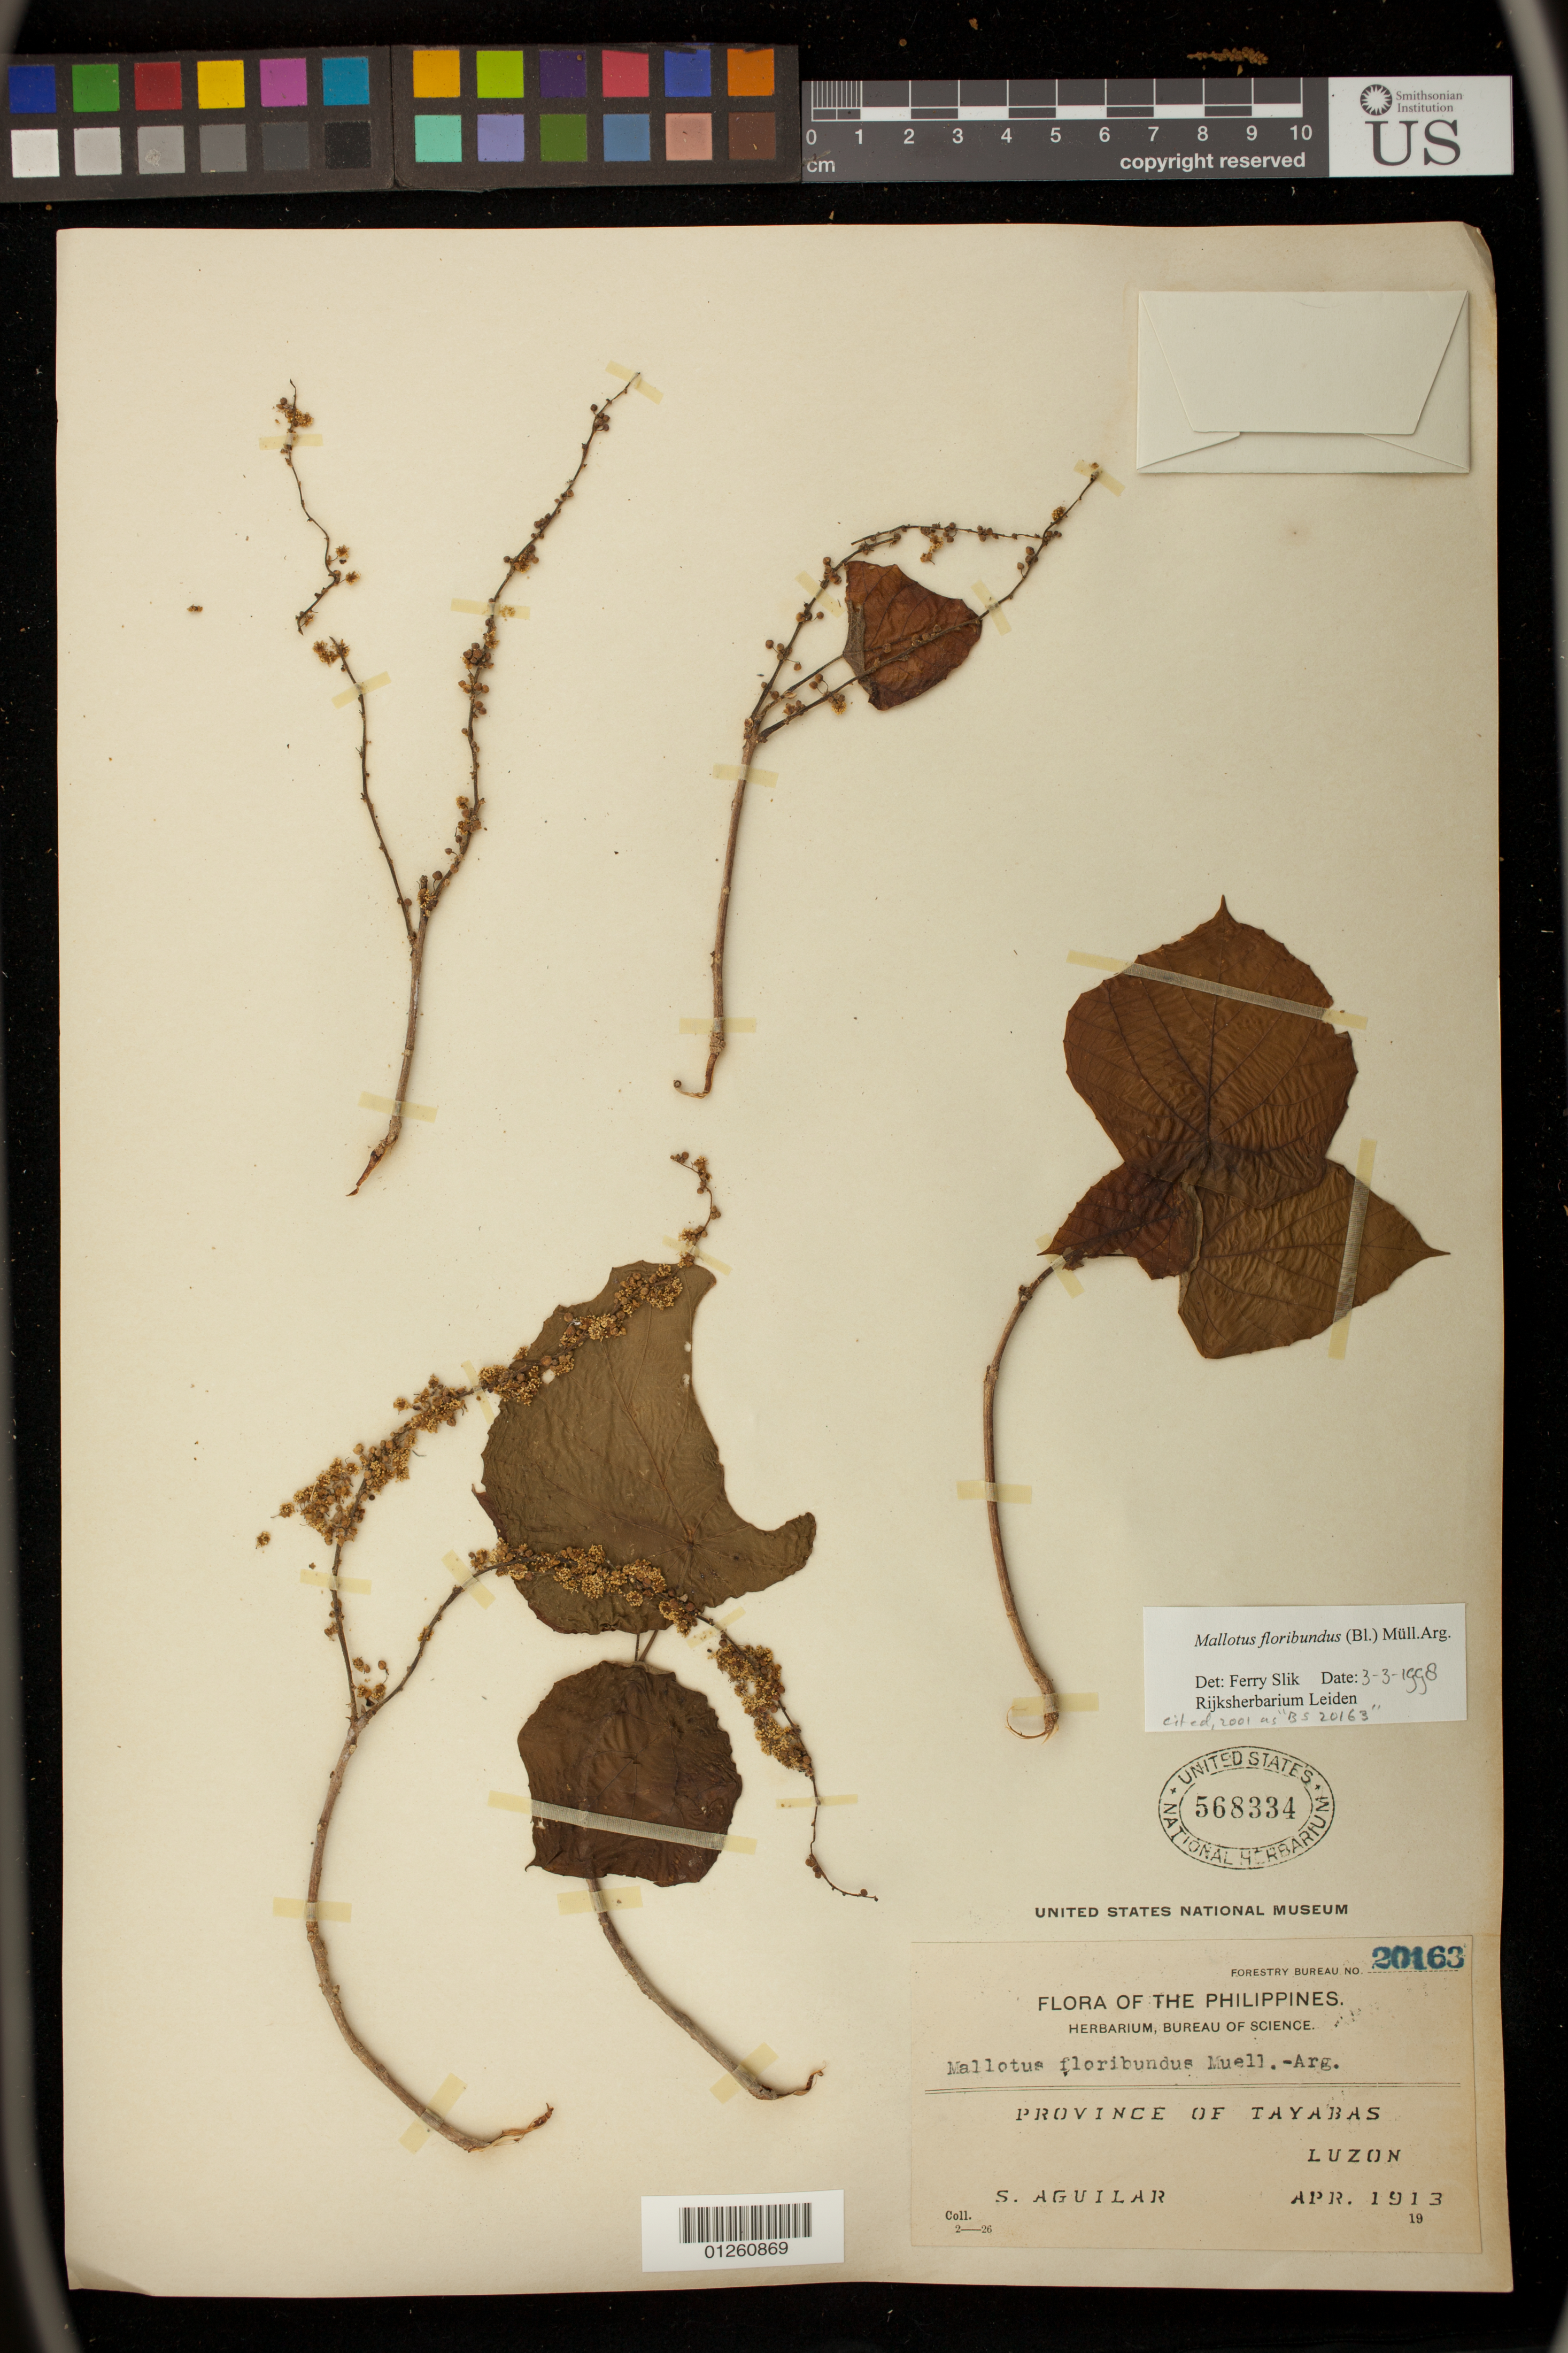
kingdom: Plantae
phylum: Tracheophyta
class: Magnoliopsida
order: Malpighiales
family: Euphorbiaceae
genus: Mallotus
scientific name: Mallotus floribundus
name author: (Blume) Müll. Arg.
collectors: S. Aguilar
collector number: For. Bur. 20163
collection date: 1913-04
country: Philippines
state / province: Calabarzon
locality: Province of Tayabas, Luzon.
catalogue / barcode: US 568334